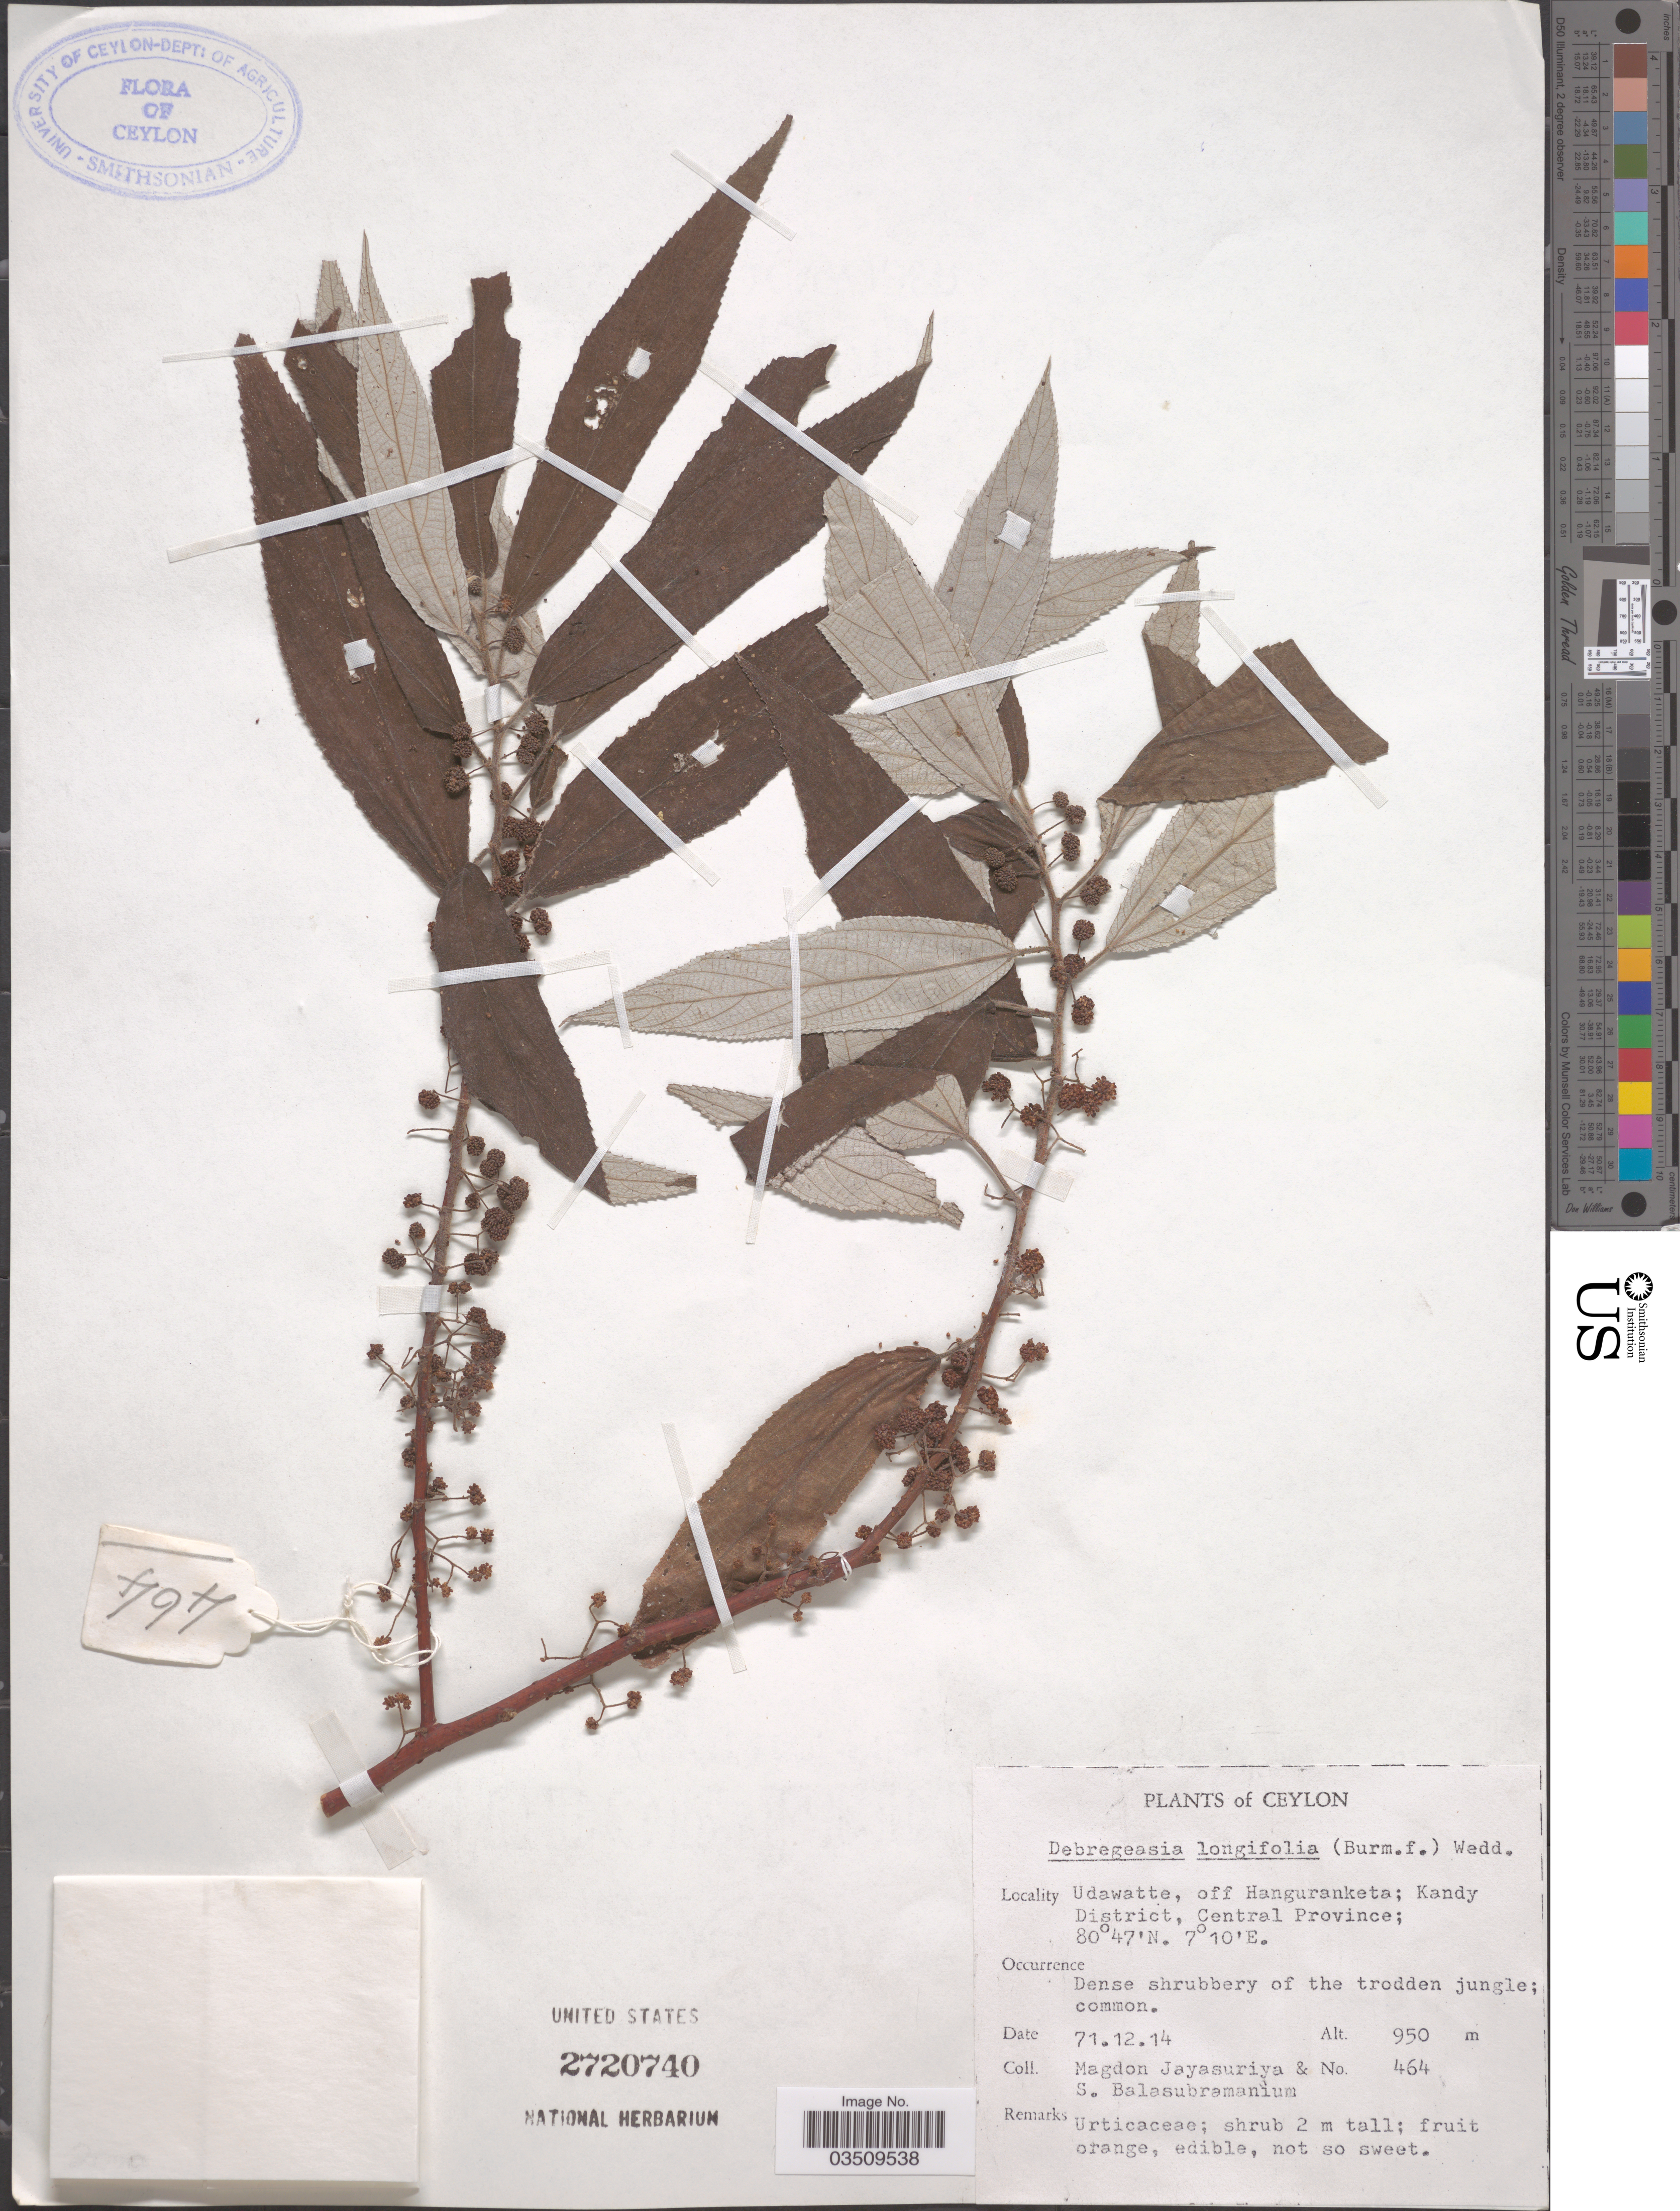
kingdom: Plantae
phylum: Tracheophyta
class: Magnoliopsida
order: Rosales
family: Urticaceae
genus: Debregeasia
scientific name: Debregeasia longifolia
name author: (Burm. f.) Wedd.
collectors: A. H. Jayasuriya & S. Balasubramanium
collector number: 464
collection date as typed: Transcribed d/m/y: 14/12/71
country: Sri Lanka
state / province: Central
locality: Ceylon. Udawatte, off Hanguranketa; Kandy District.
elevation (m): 950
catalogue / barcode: US 2720740